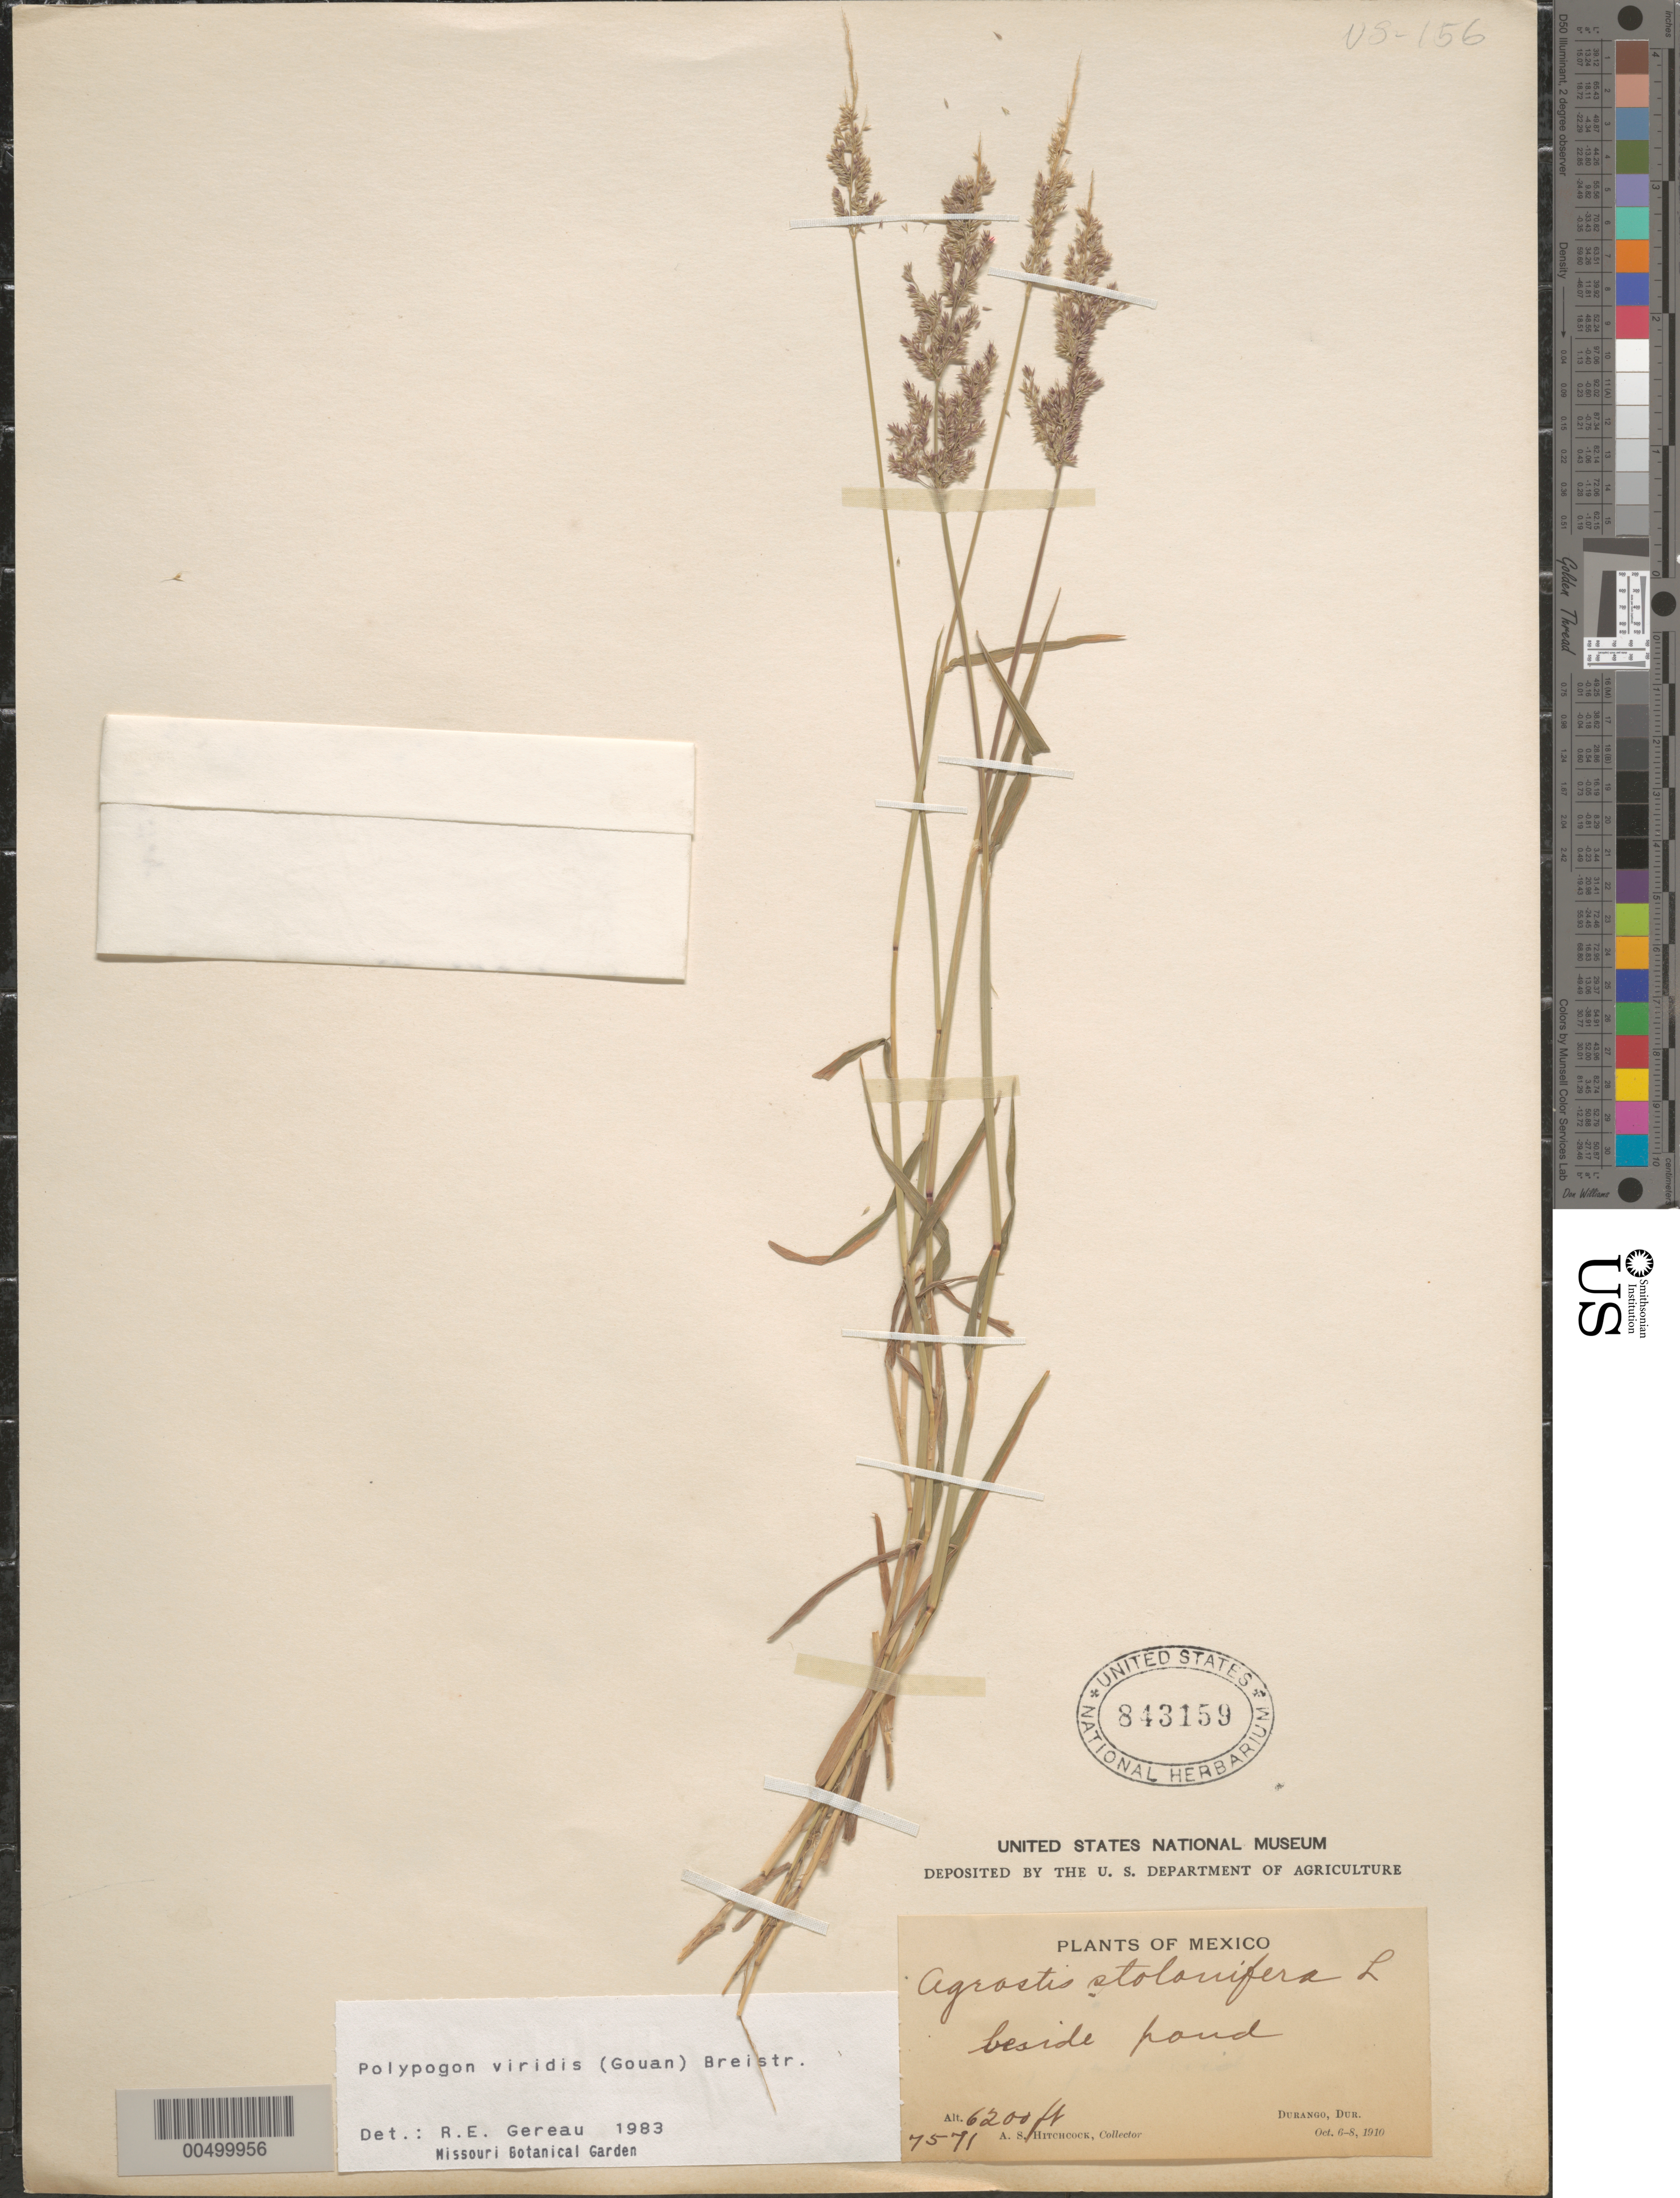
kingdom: Plantae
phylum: Tracheophyta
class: Liliopsida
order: Poales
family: Poaceae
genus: Polypogon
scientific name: Polypogon viridis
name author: (Gouan) Breistroffer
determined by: Gereau, R. E.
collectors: A. S. Hitchcock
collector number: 7571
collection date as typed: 6 Oct 1910 to 8 Oct 1910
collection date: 1910-10-06/1910-10-08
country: Mexico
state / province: Durango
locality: Durango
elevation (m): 1890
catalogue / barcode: US 843159